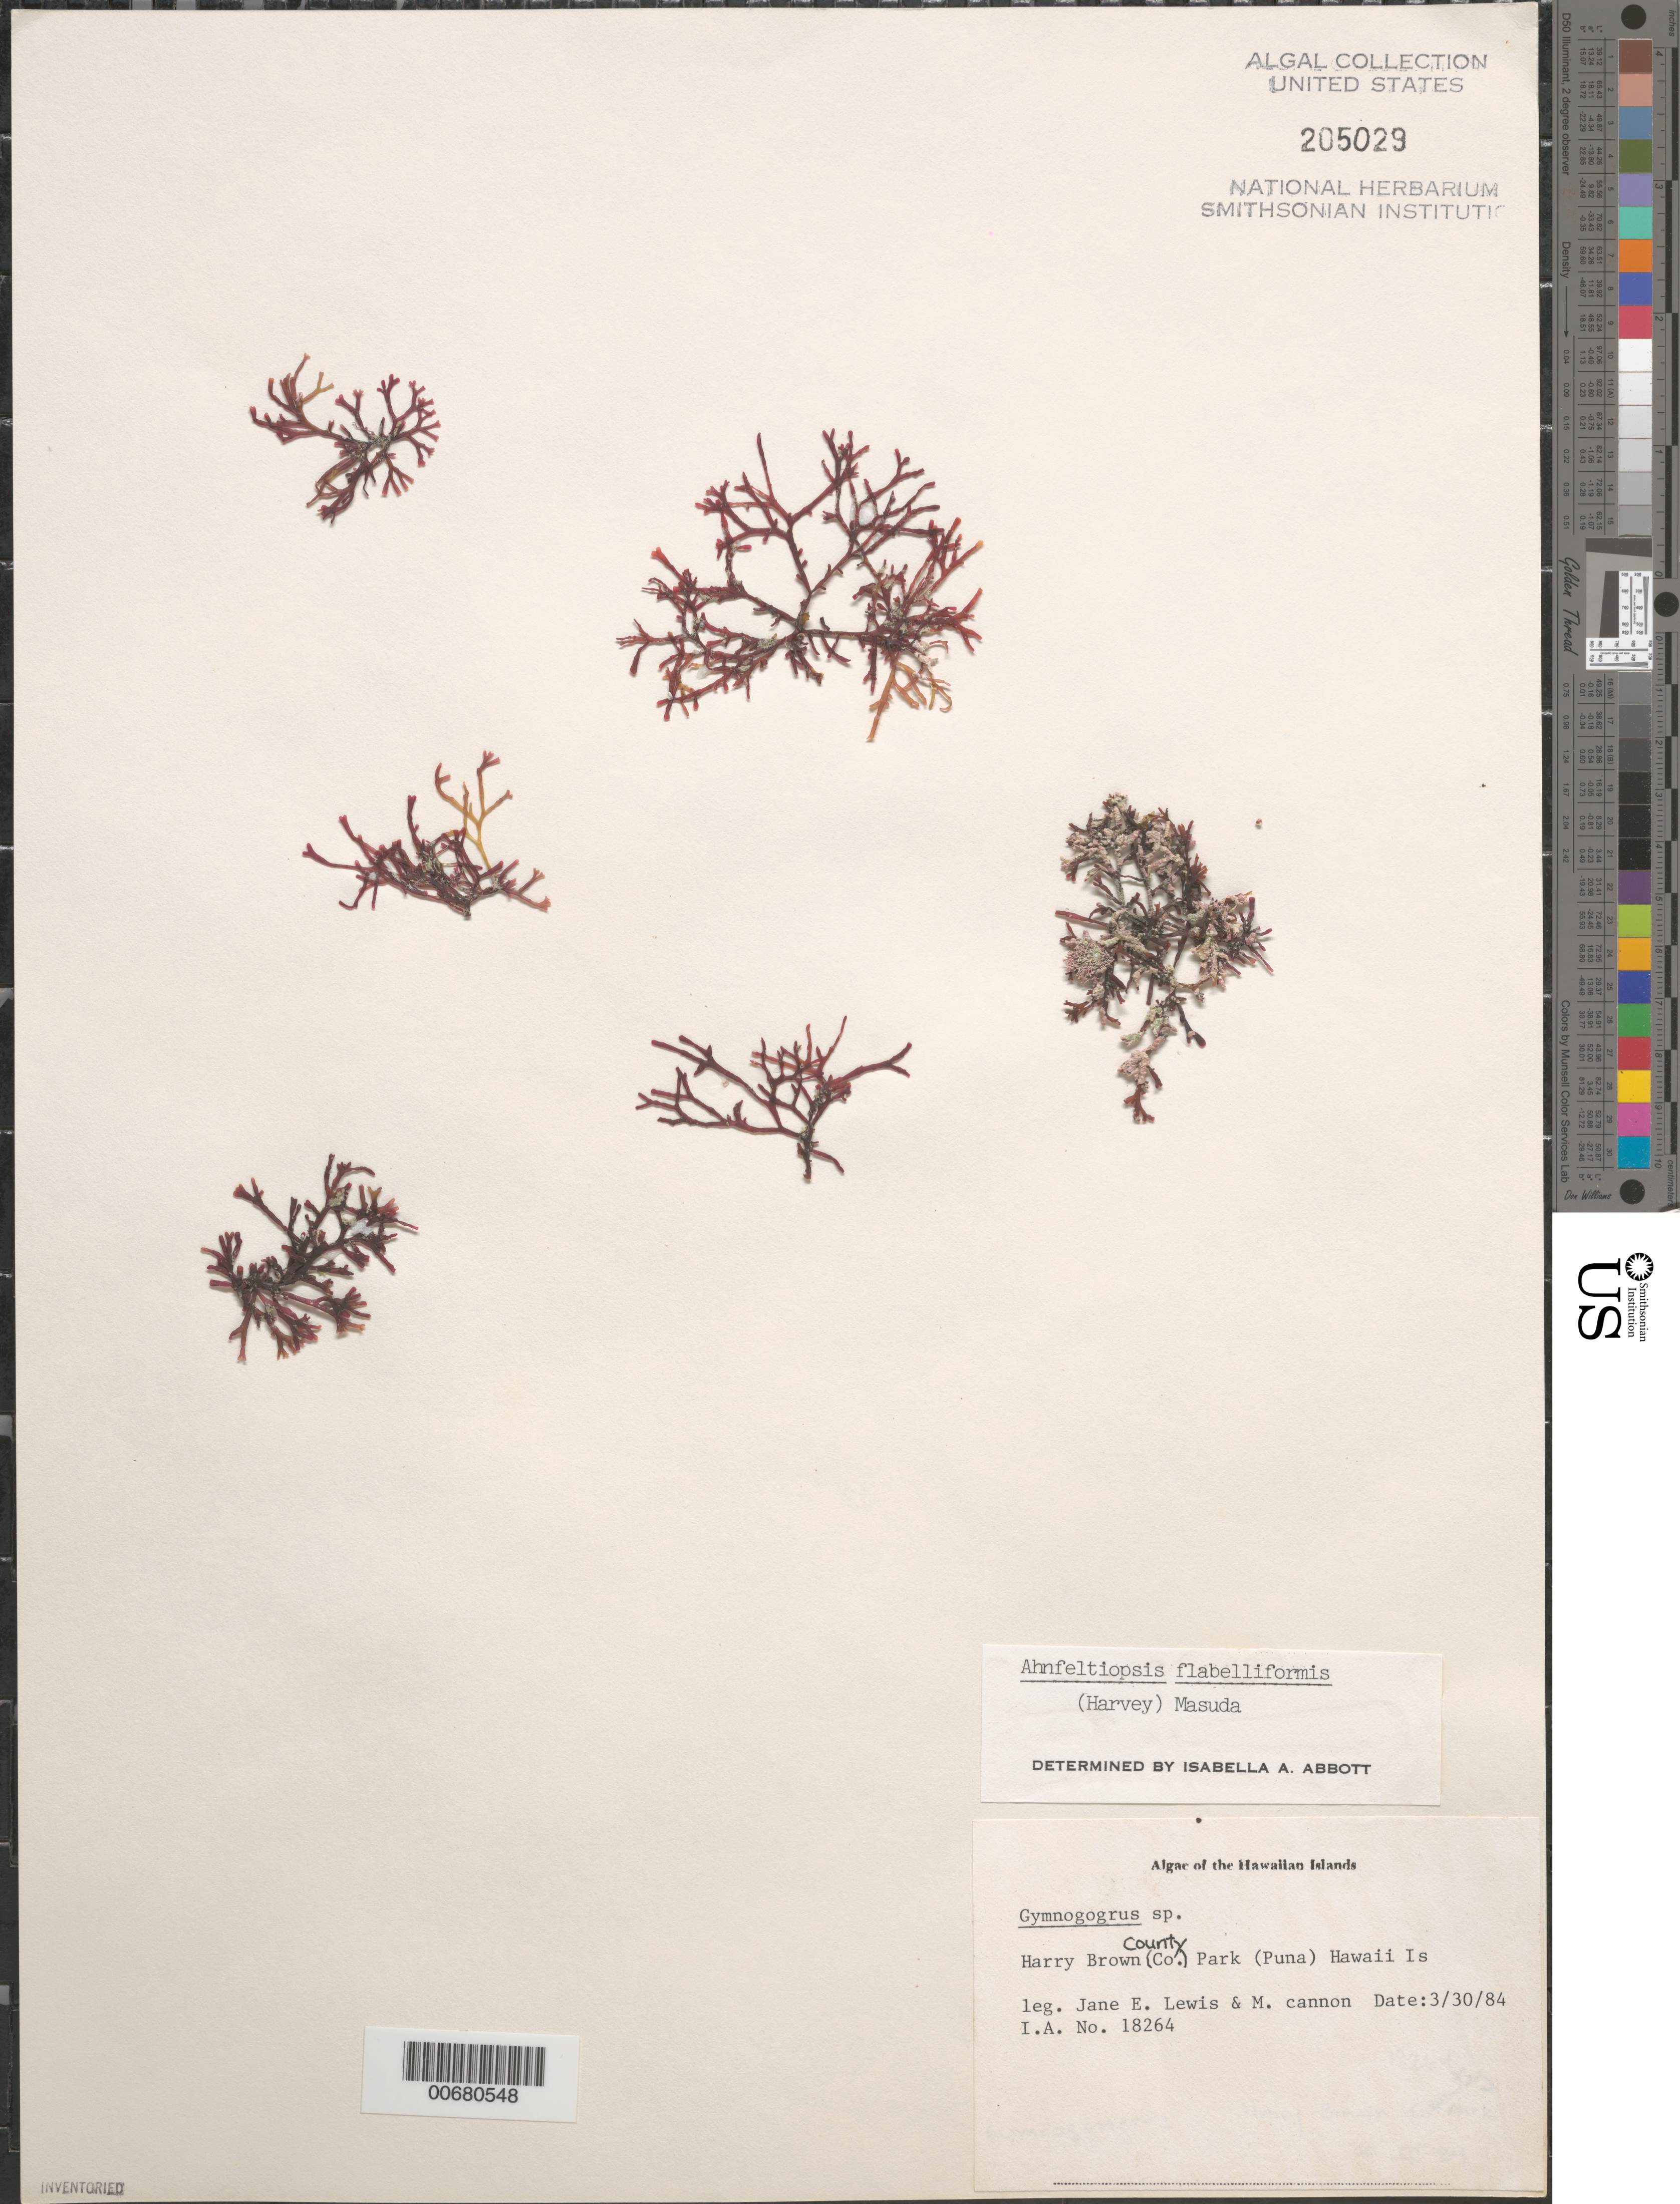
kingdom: Plantae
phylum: Rhodophyta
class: Florideophyceae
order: Gigartinales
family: Phyllophoraceae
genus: Ahnfeltiopsis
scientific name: Ahnfeltiopsis flabelliformis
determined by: Abbott, Isabella A.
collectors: J. Lewis & M. Cannon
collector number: IAA 18264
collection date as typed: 30 Mar 1984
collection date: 1984-03-30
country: United States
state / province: Hawaii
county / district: Hawaii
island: Hawaii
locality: Harry Brown County Park, Puna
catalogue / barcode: US 205029